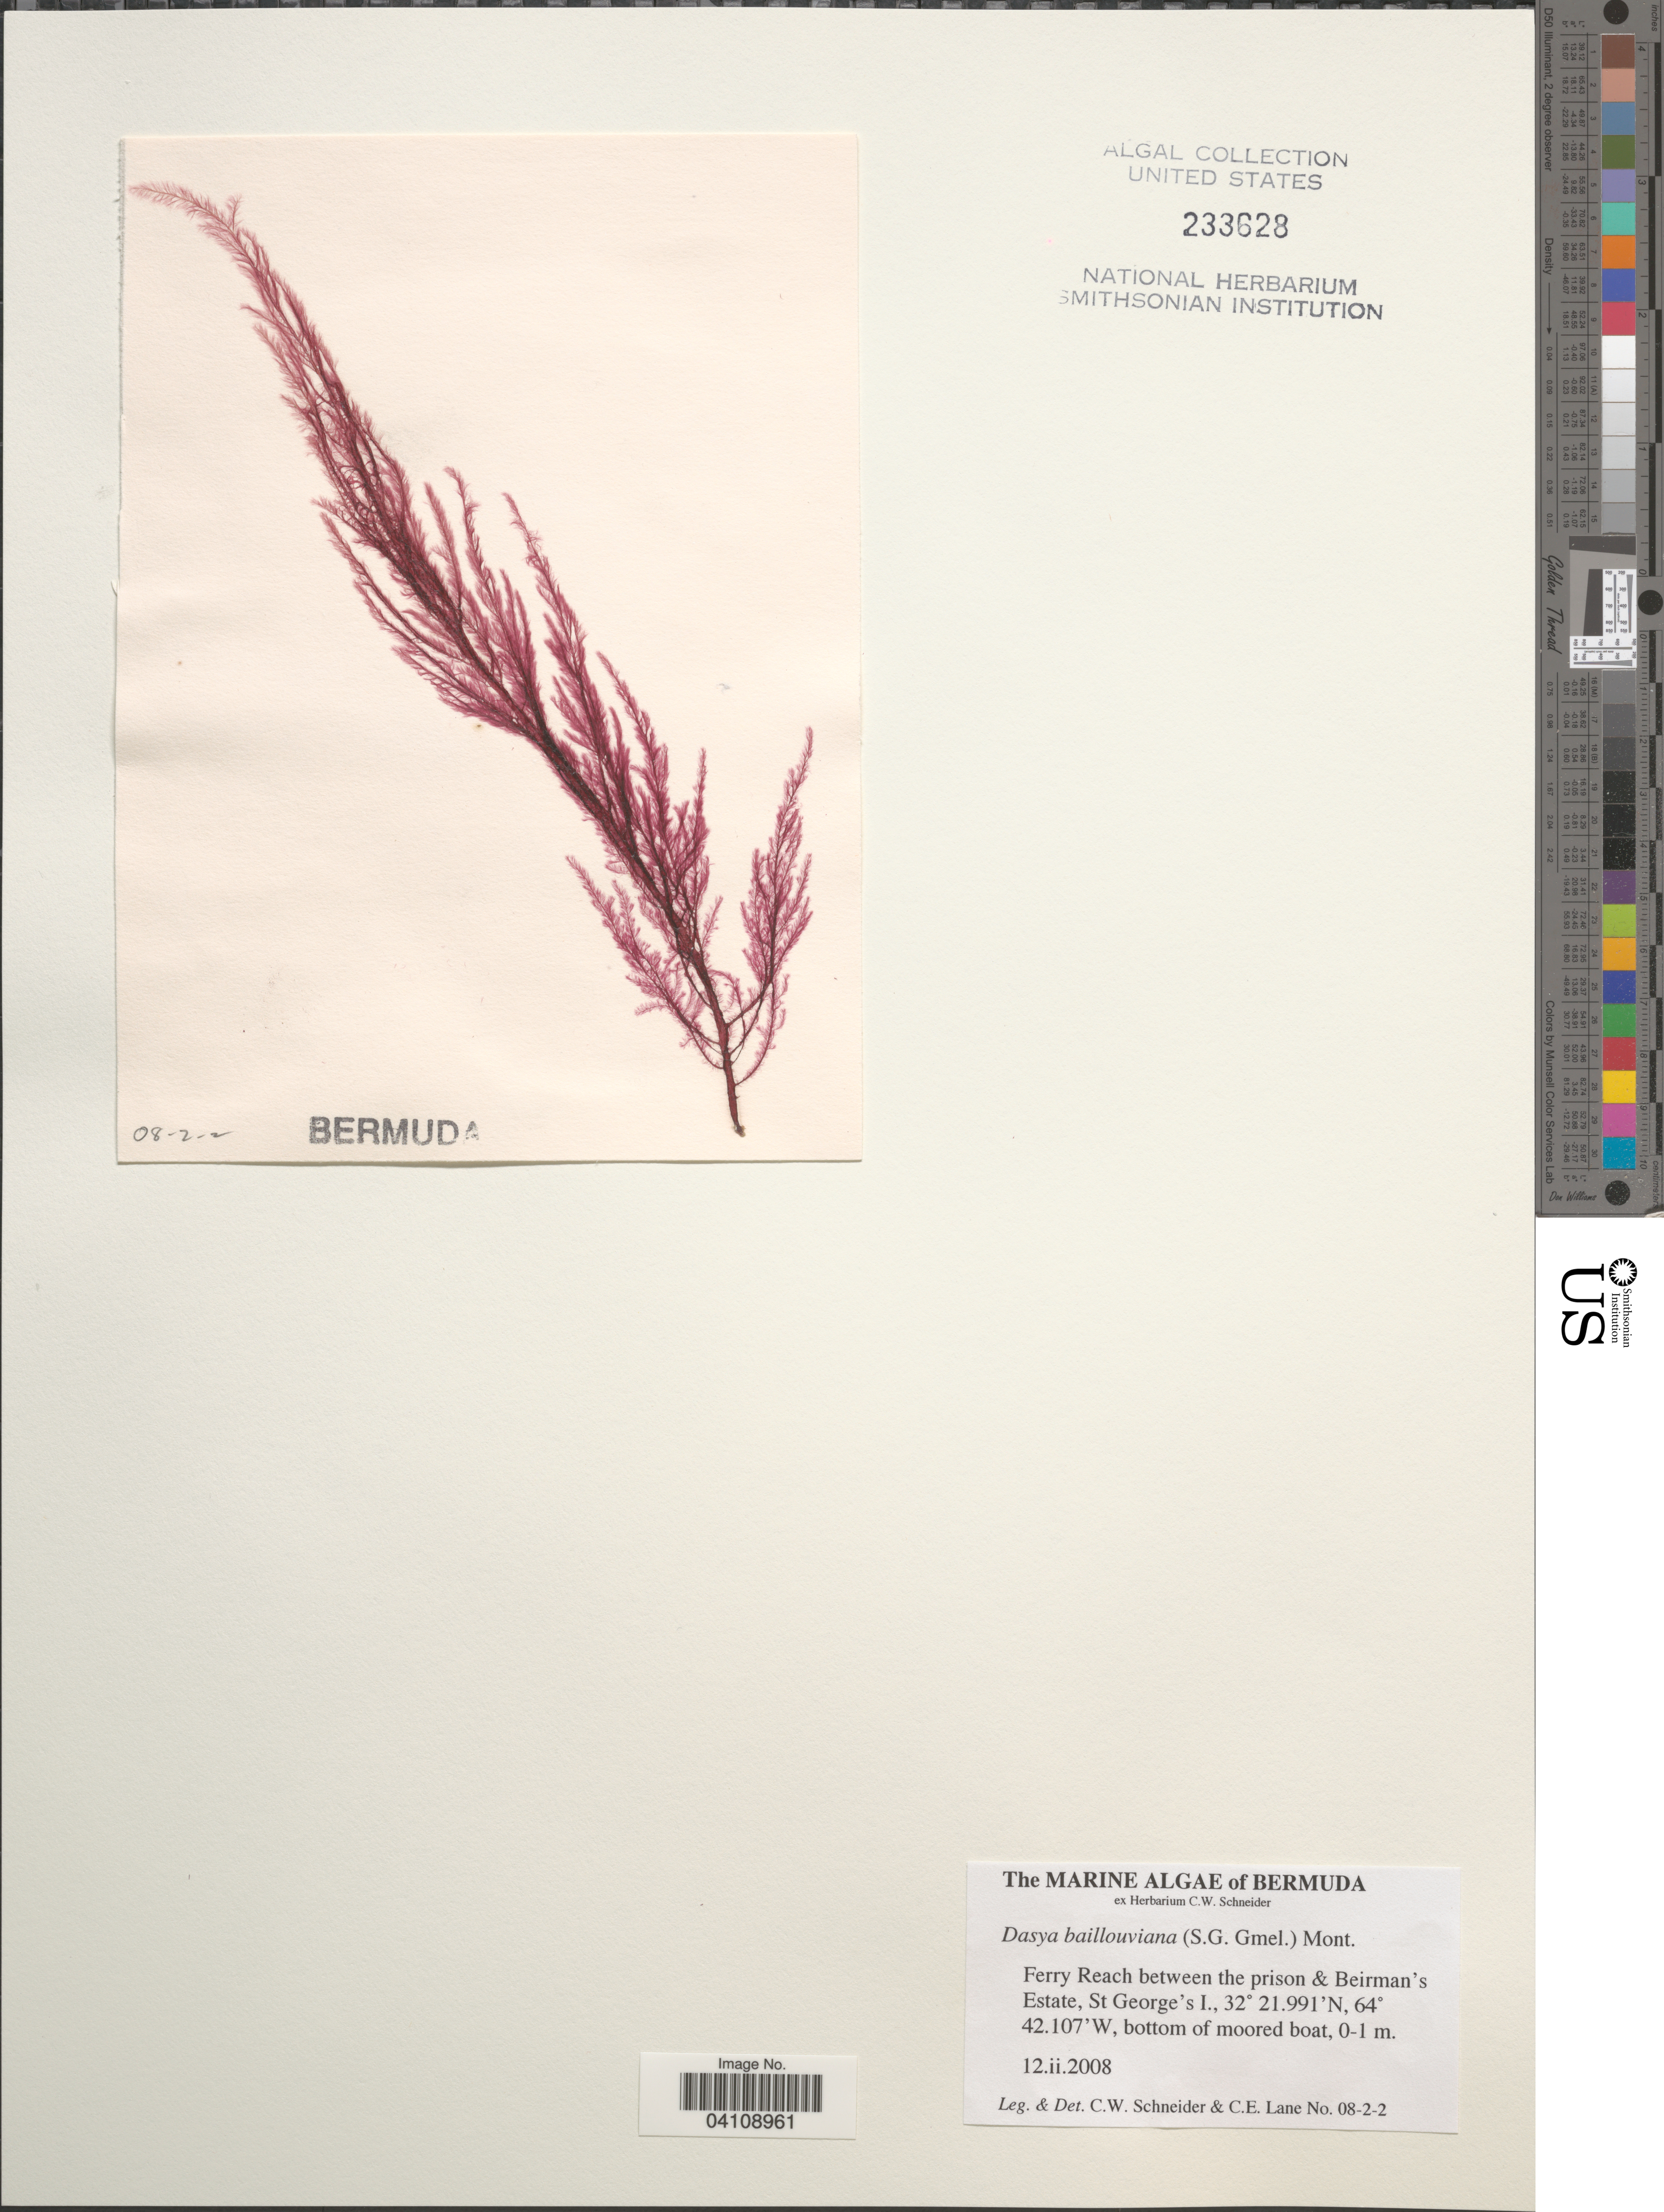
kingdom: Plantae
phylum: Rhodophyta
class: Florideophyceae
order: Ceramiales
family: Dasyaceae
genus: Dasya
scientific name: Dasya pedicellata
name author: (C. Agardh) C. Agardh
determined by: Algae name updating Project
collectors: C. W.Schneider & C. E. Lane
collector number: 08-2-2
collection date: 2008-02-12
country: Bermuda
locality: Ferry Reach between the prison & Beirman's Estate, St. George's I.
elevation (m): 0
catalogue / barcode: US 233628